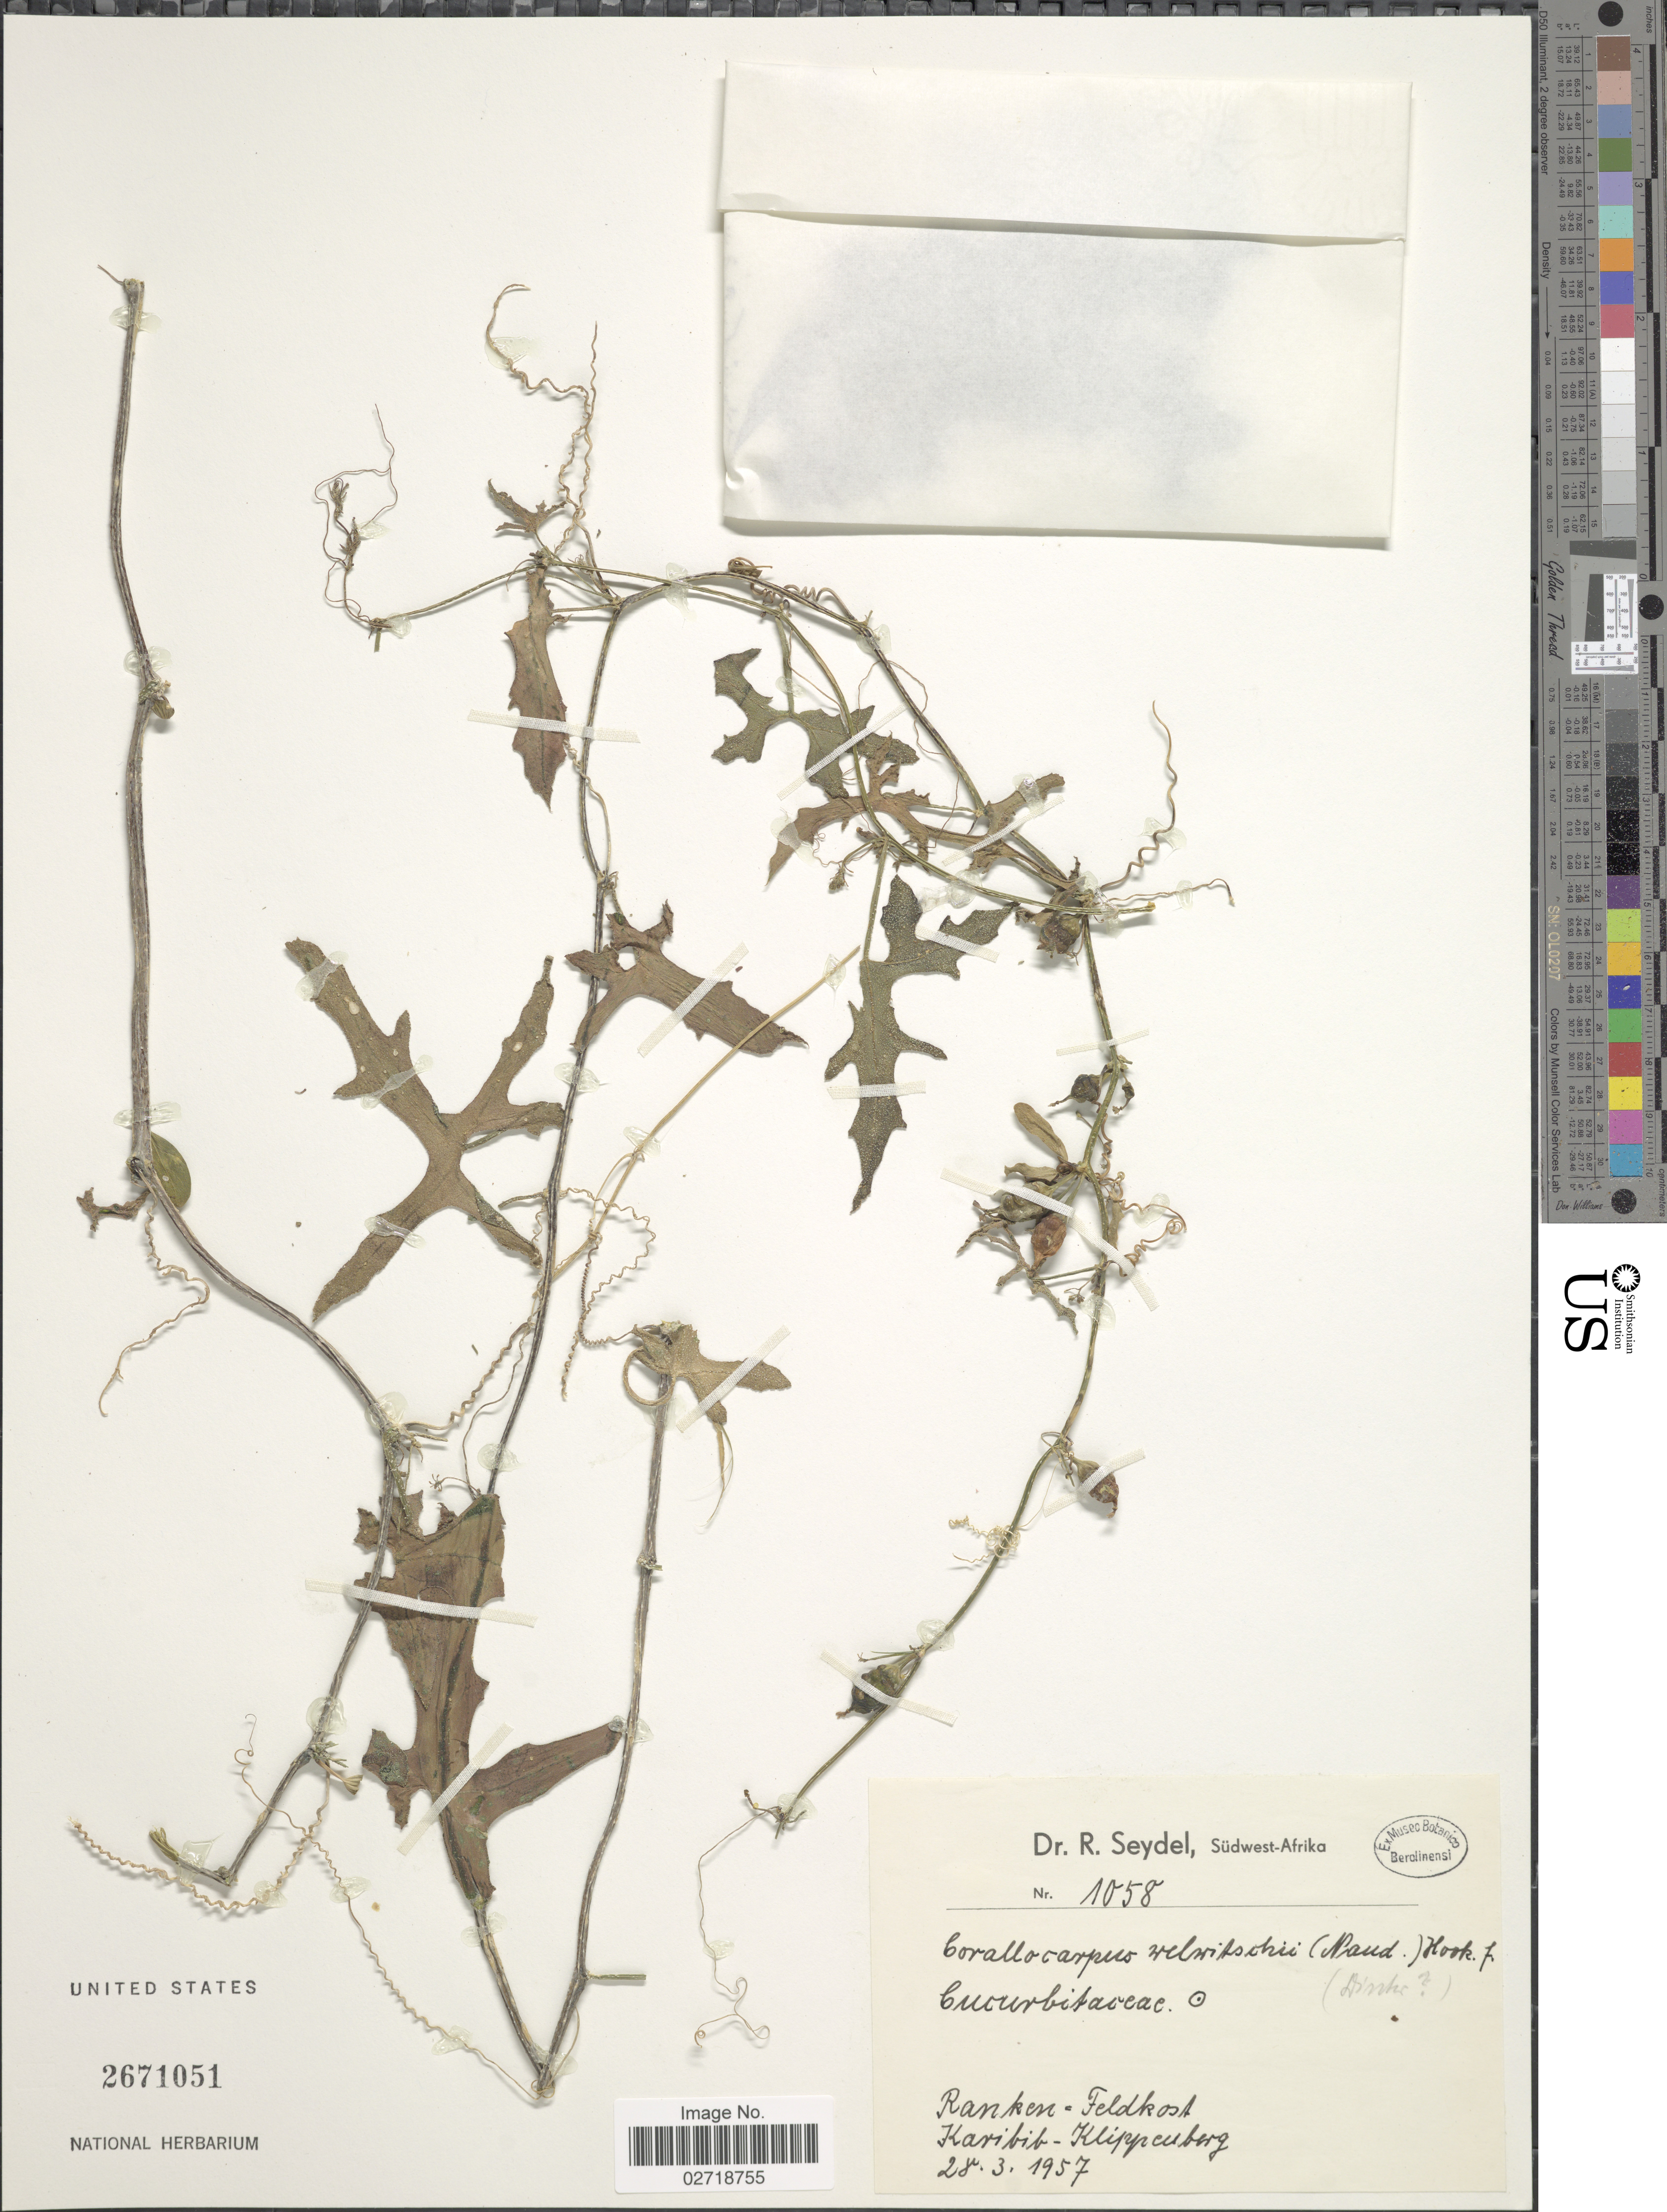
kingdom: Plantae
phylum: Tracheophyta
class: Magnoliopsida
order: Cucurbitales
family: Cucurbitaceae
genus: Corallocarpus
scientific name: Corallocarpus welwitschii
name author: (Naudin) Hook. f. ex C.B. Clarke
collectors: R. Seydel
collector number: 1058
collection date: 1957-03-28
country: Namibia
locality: Sudwest-Afrika. Ranken-Feldkost. Karibib-Klippenberg.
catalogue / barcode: US 2671051